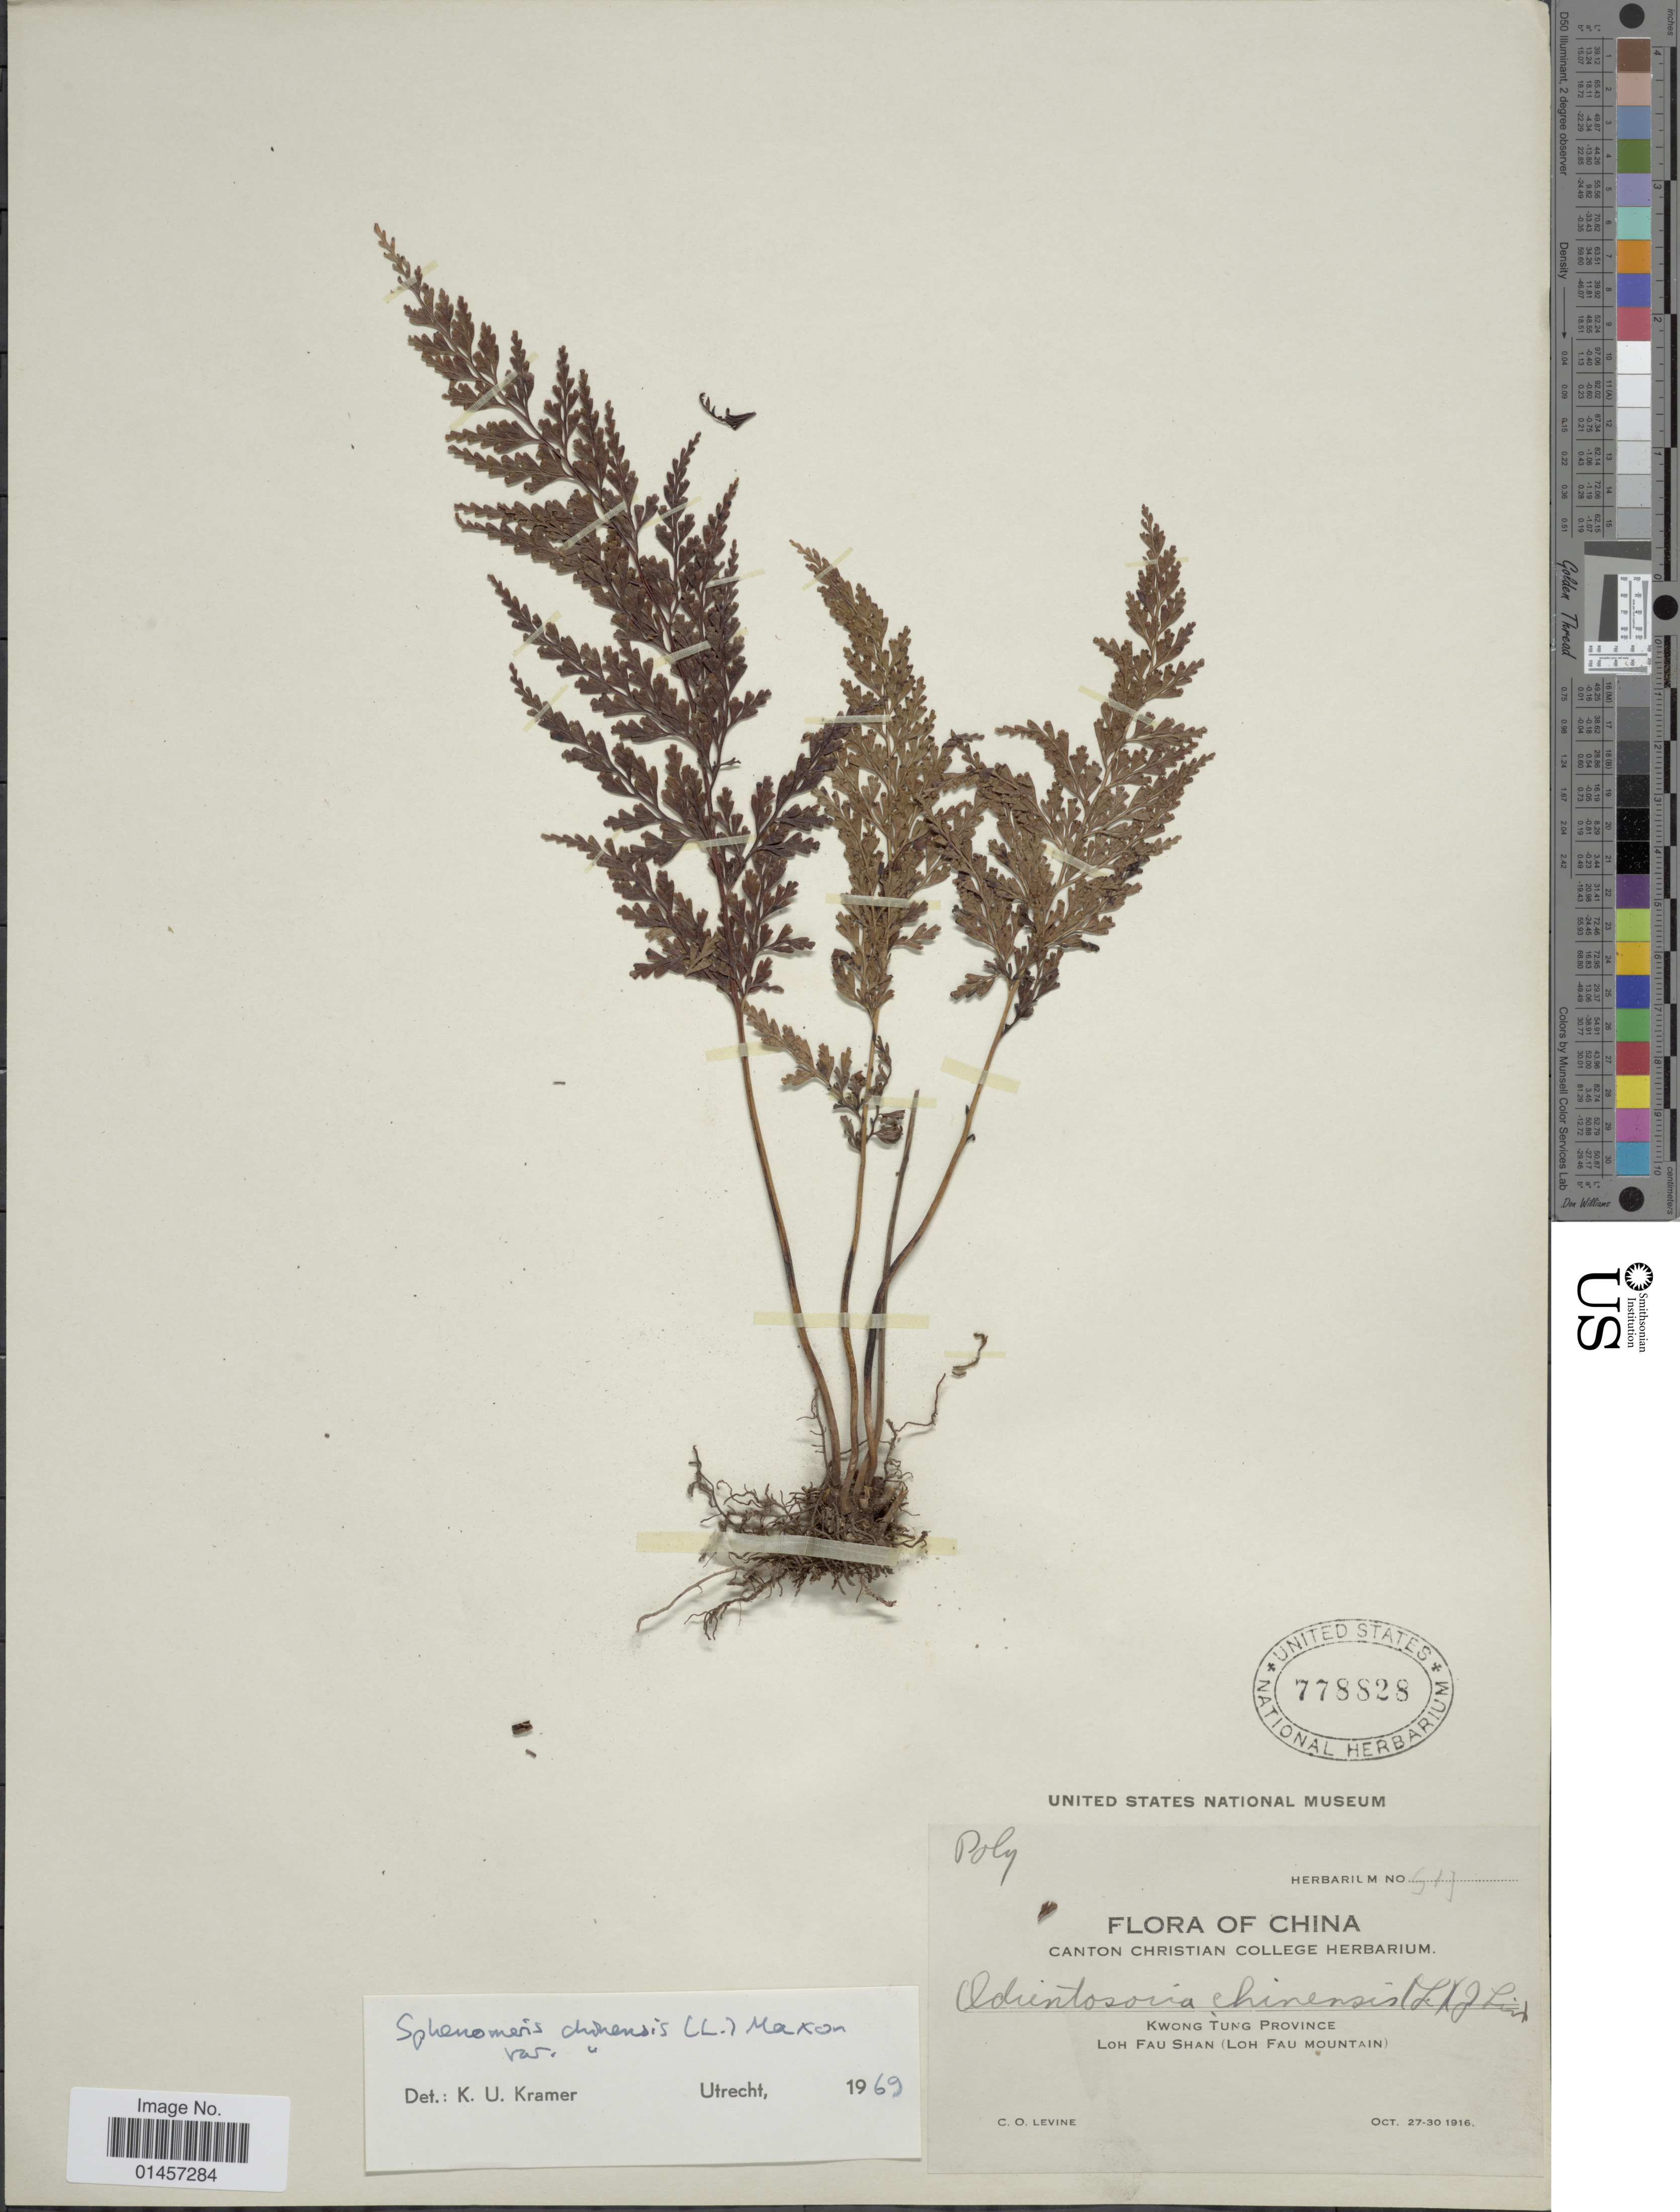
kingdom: Plantae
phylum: Tracheophyta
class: Polypodiopsida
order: Polypodiales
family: Lindsaeaceae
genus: Sphenomeris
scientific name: Sphenomeris chinensis var. chinensis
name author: (L.) Maxon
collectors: C. O. Levine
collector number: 54*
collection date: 1916-10-27/1916-10-30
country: China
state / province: Guangdong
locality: Kwong Tung province, Loh Fau Shan(Loh Fau Mountain)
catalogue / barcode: US 778828